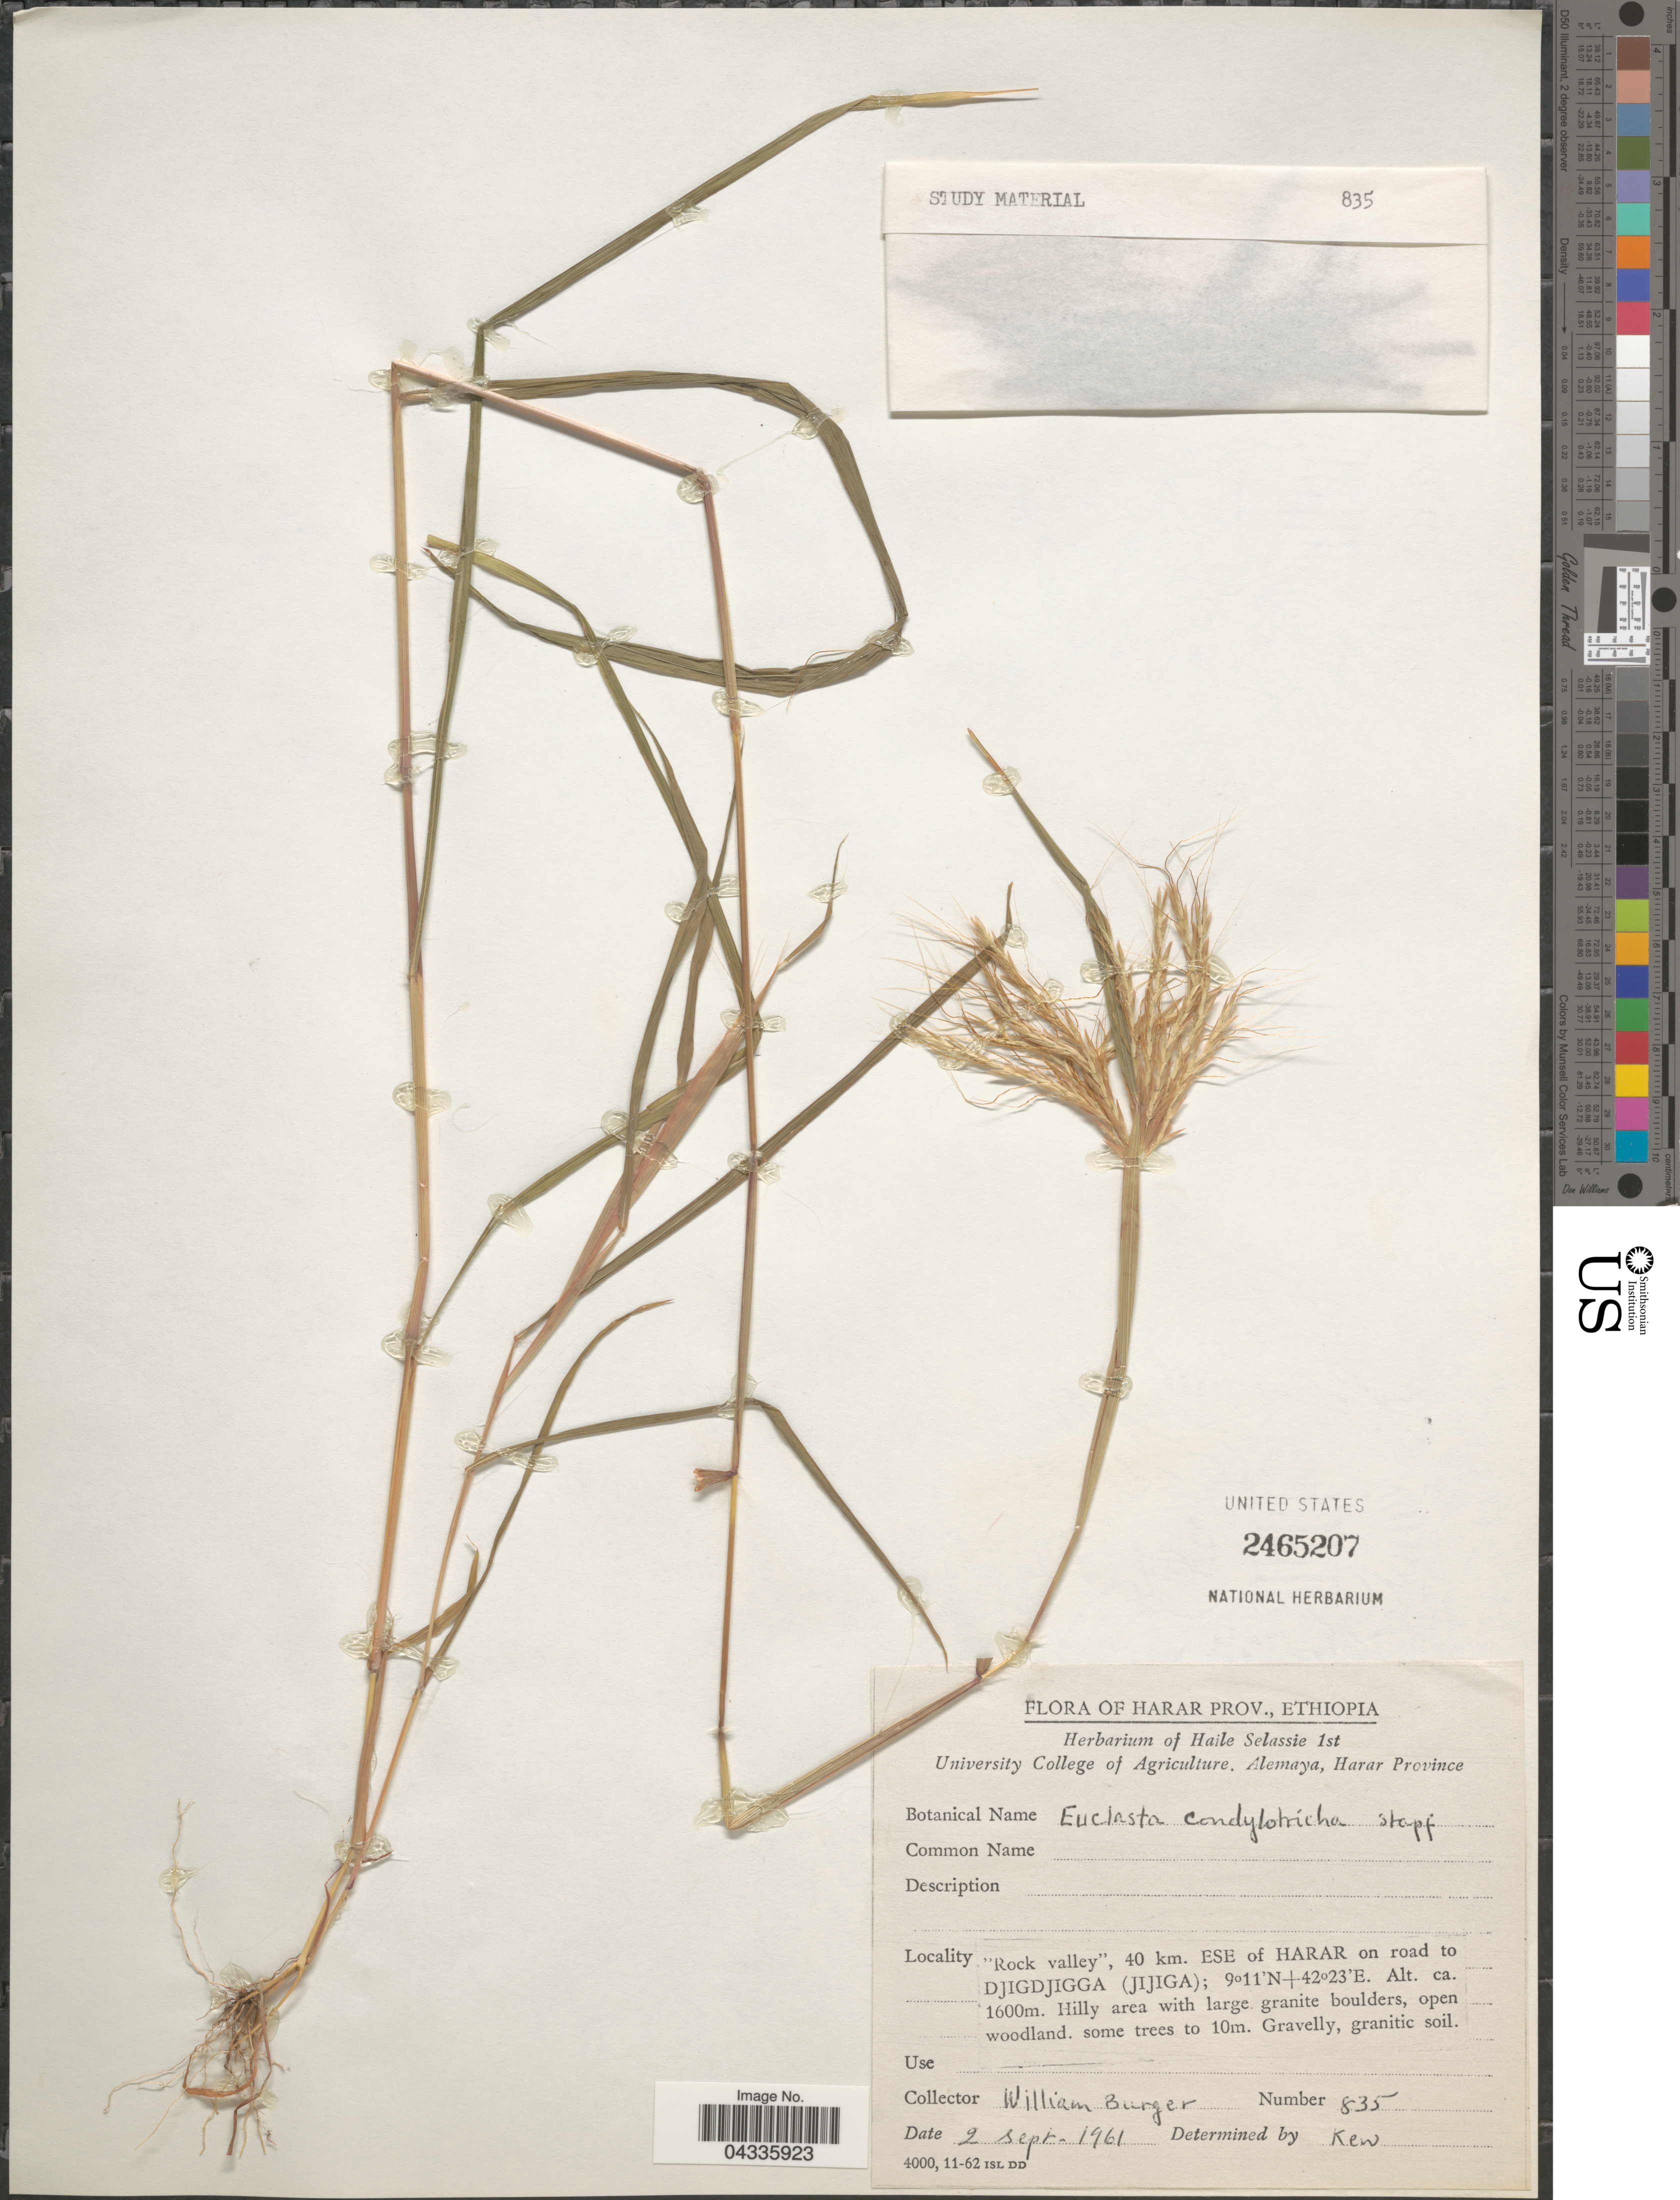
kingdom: Plantae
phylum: Tracheophyta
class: Liliopsida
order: Poales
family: Poaceae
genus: Euclasta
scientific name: Euclasta condylotricha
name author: (Hochst. ex Steud.) Stapf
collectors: W. Burger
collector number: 835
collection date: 1961-09-02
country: Ethiopia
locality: Harar Prov. "Rock valley", 40 km. ESE of Harar on road to Djigdjigga (Jijiga).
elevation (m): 1600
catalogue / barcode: US 2465207